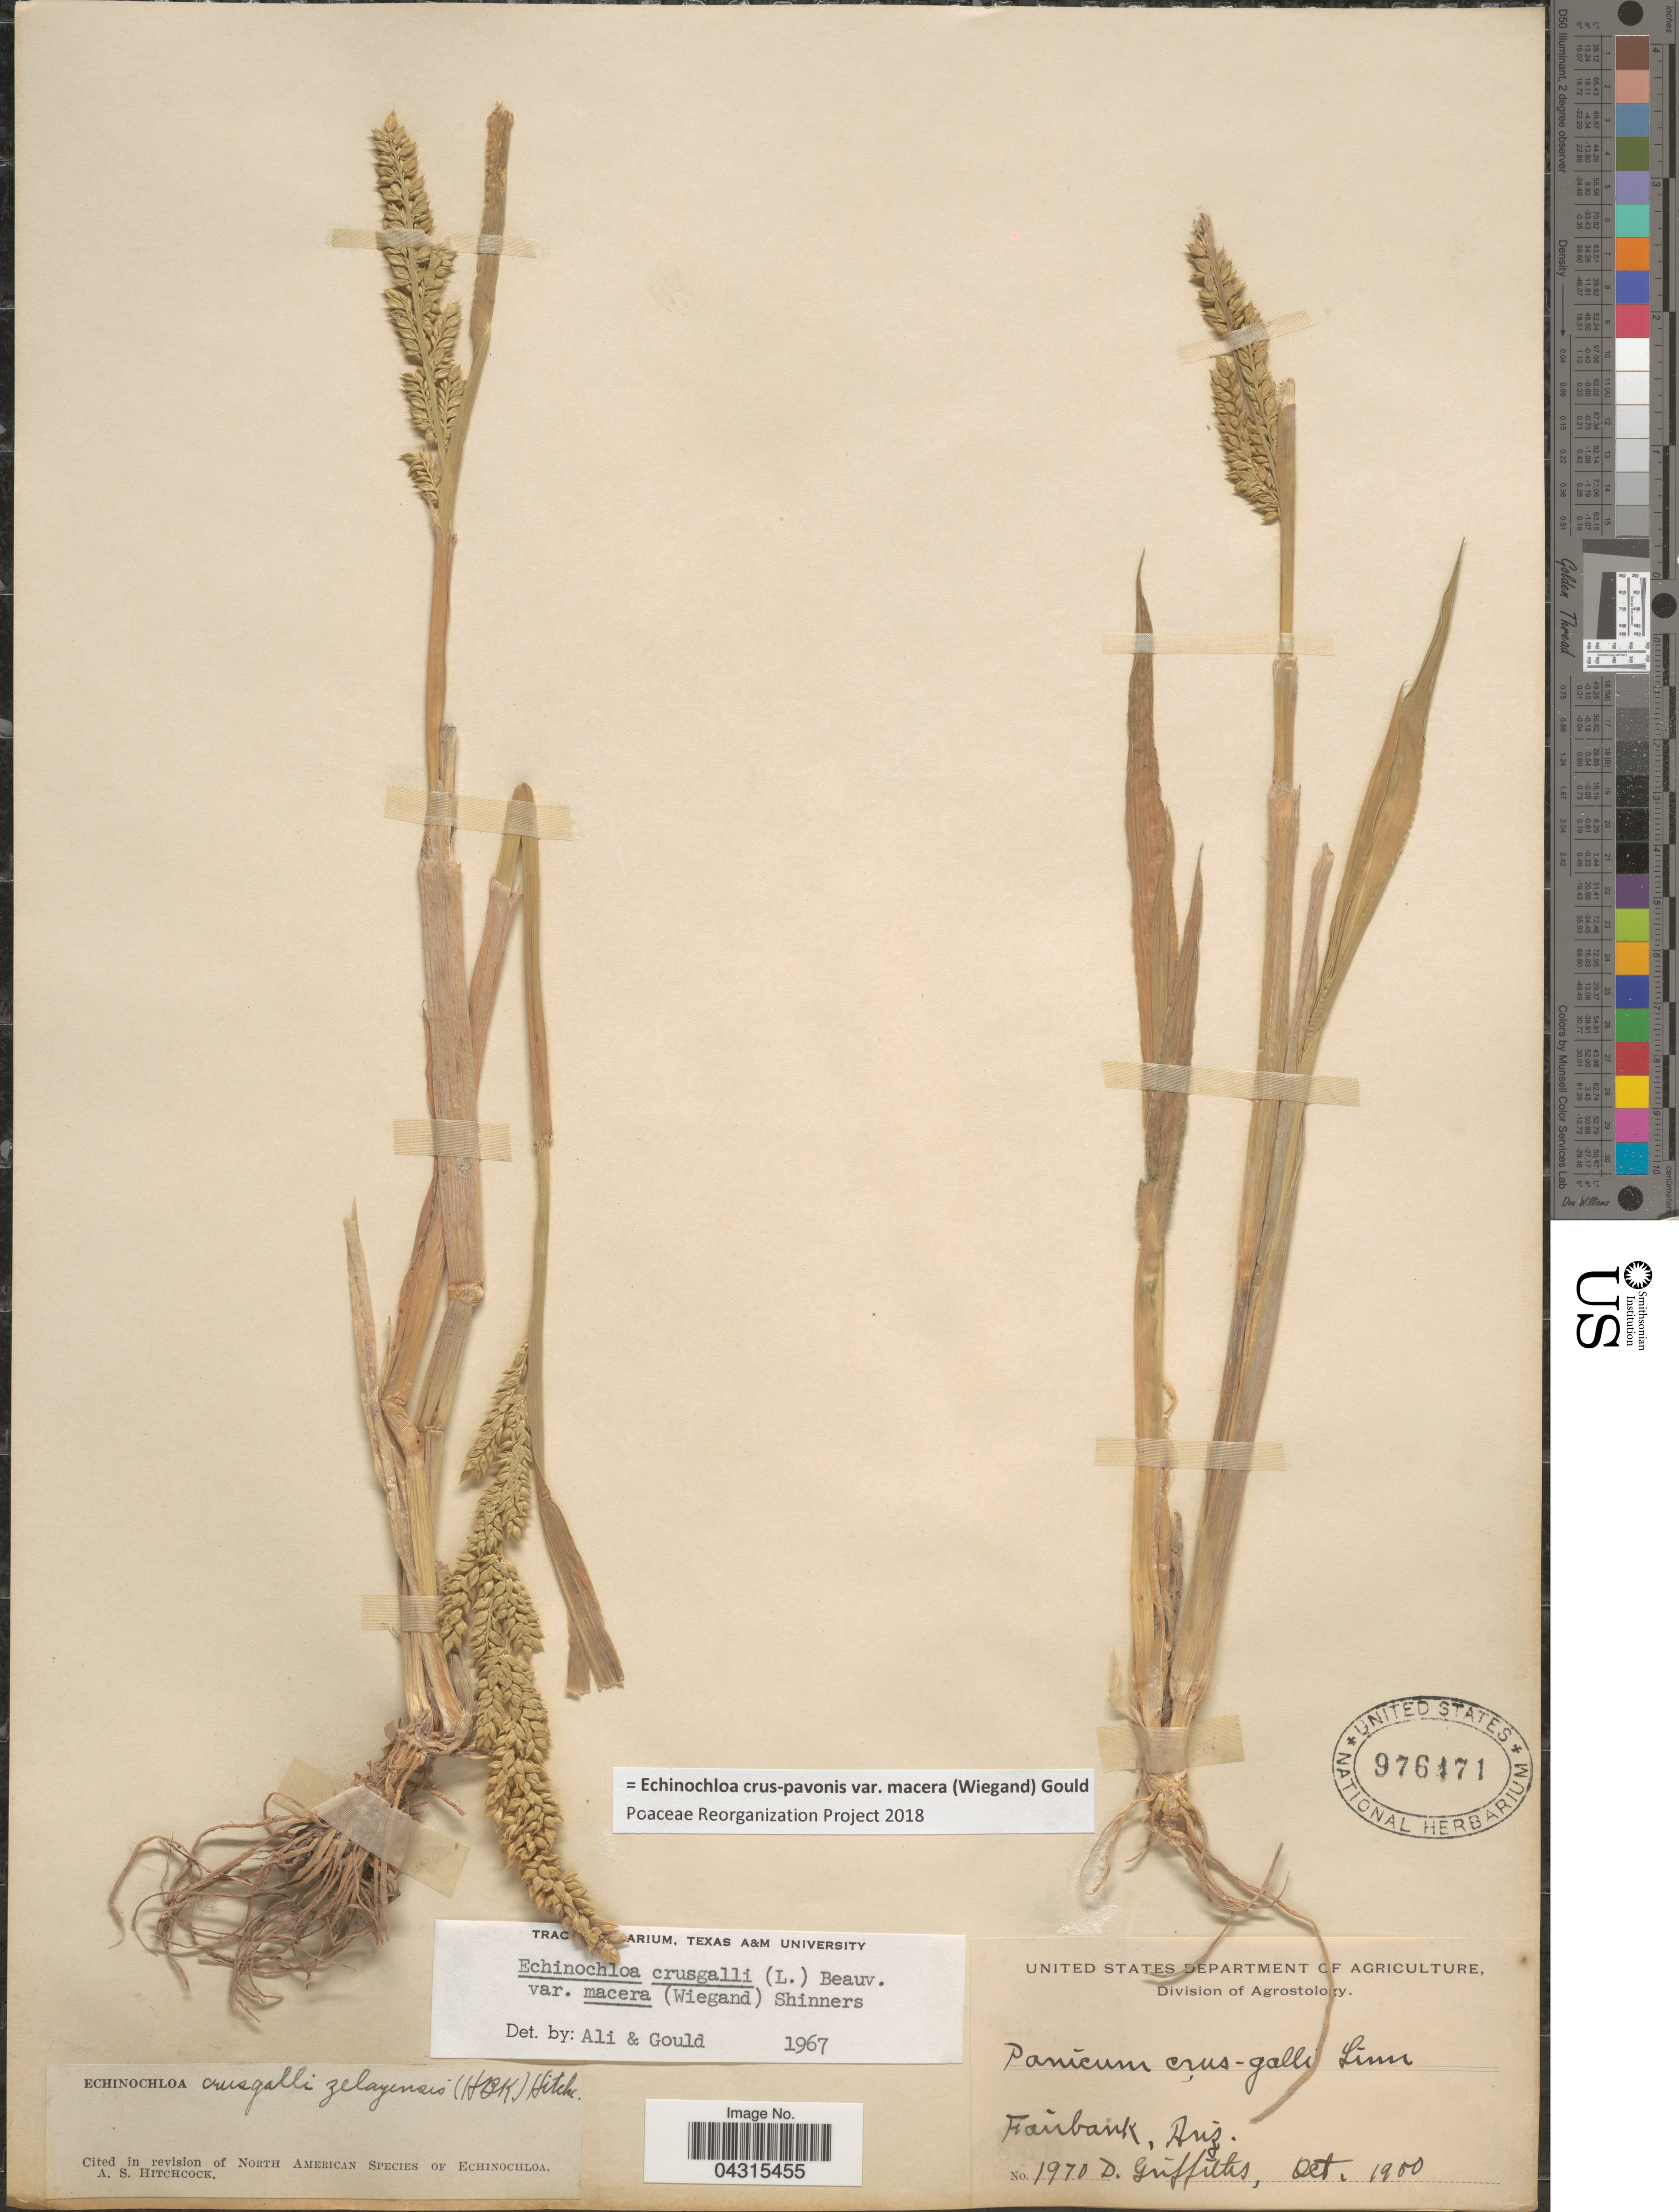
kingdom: Plantae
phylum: Tracheophyta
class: Liliopsida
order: Poales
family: Poaceae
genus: Echinochloa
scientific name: Echinochloa crus-pavonis var. macera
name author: (Wiegand) Gould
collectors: D. Griffiths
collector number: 1970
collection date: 1900-10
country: United States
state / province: Arizona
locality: Fairbank.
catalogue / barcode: US 976471